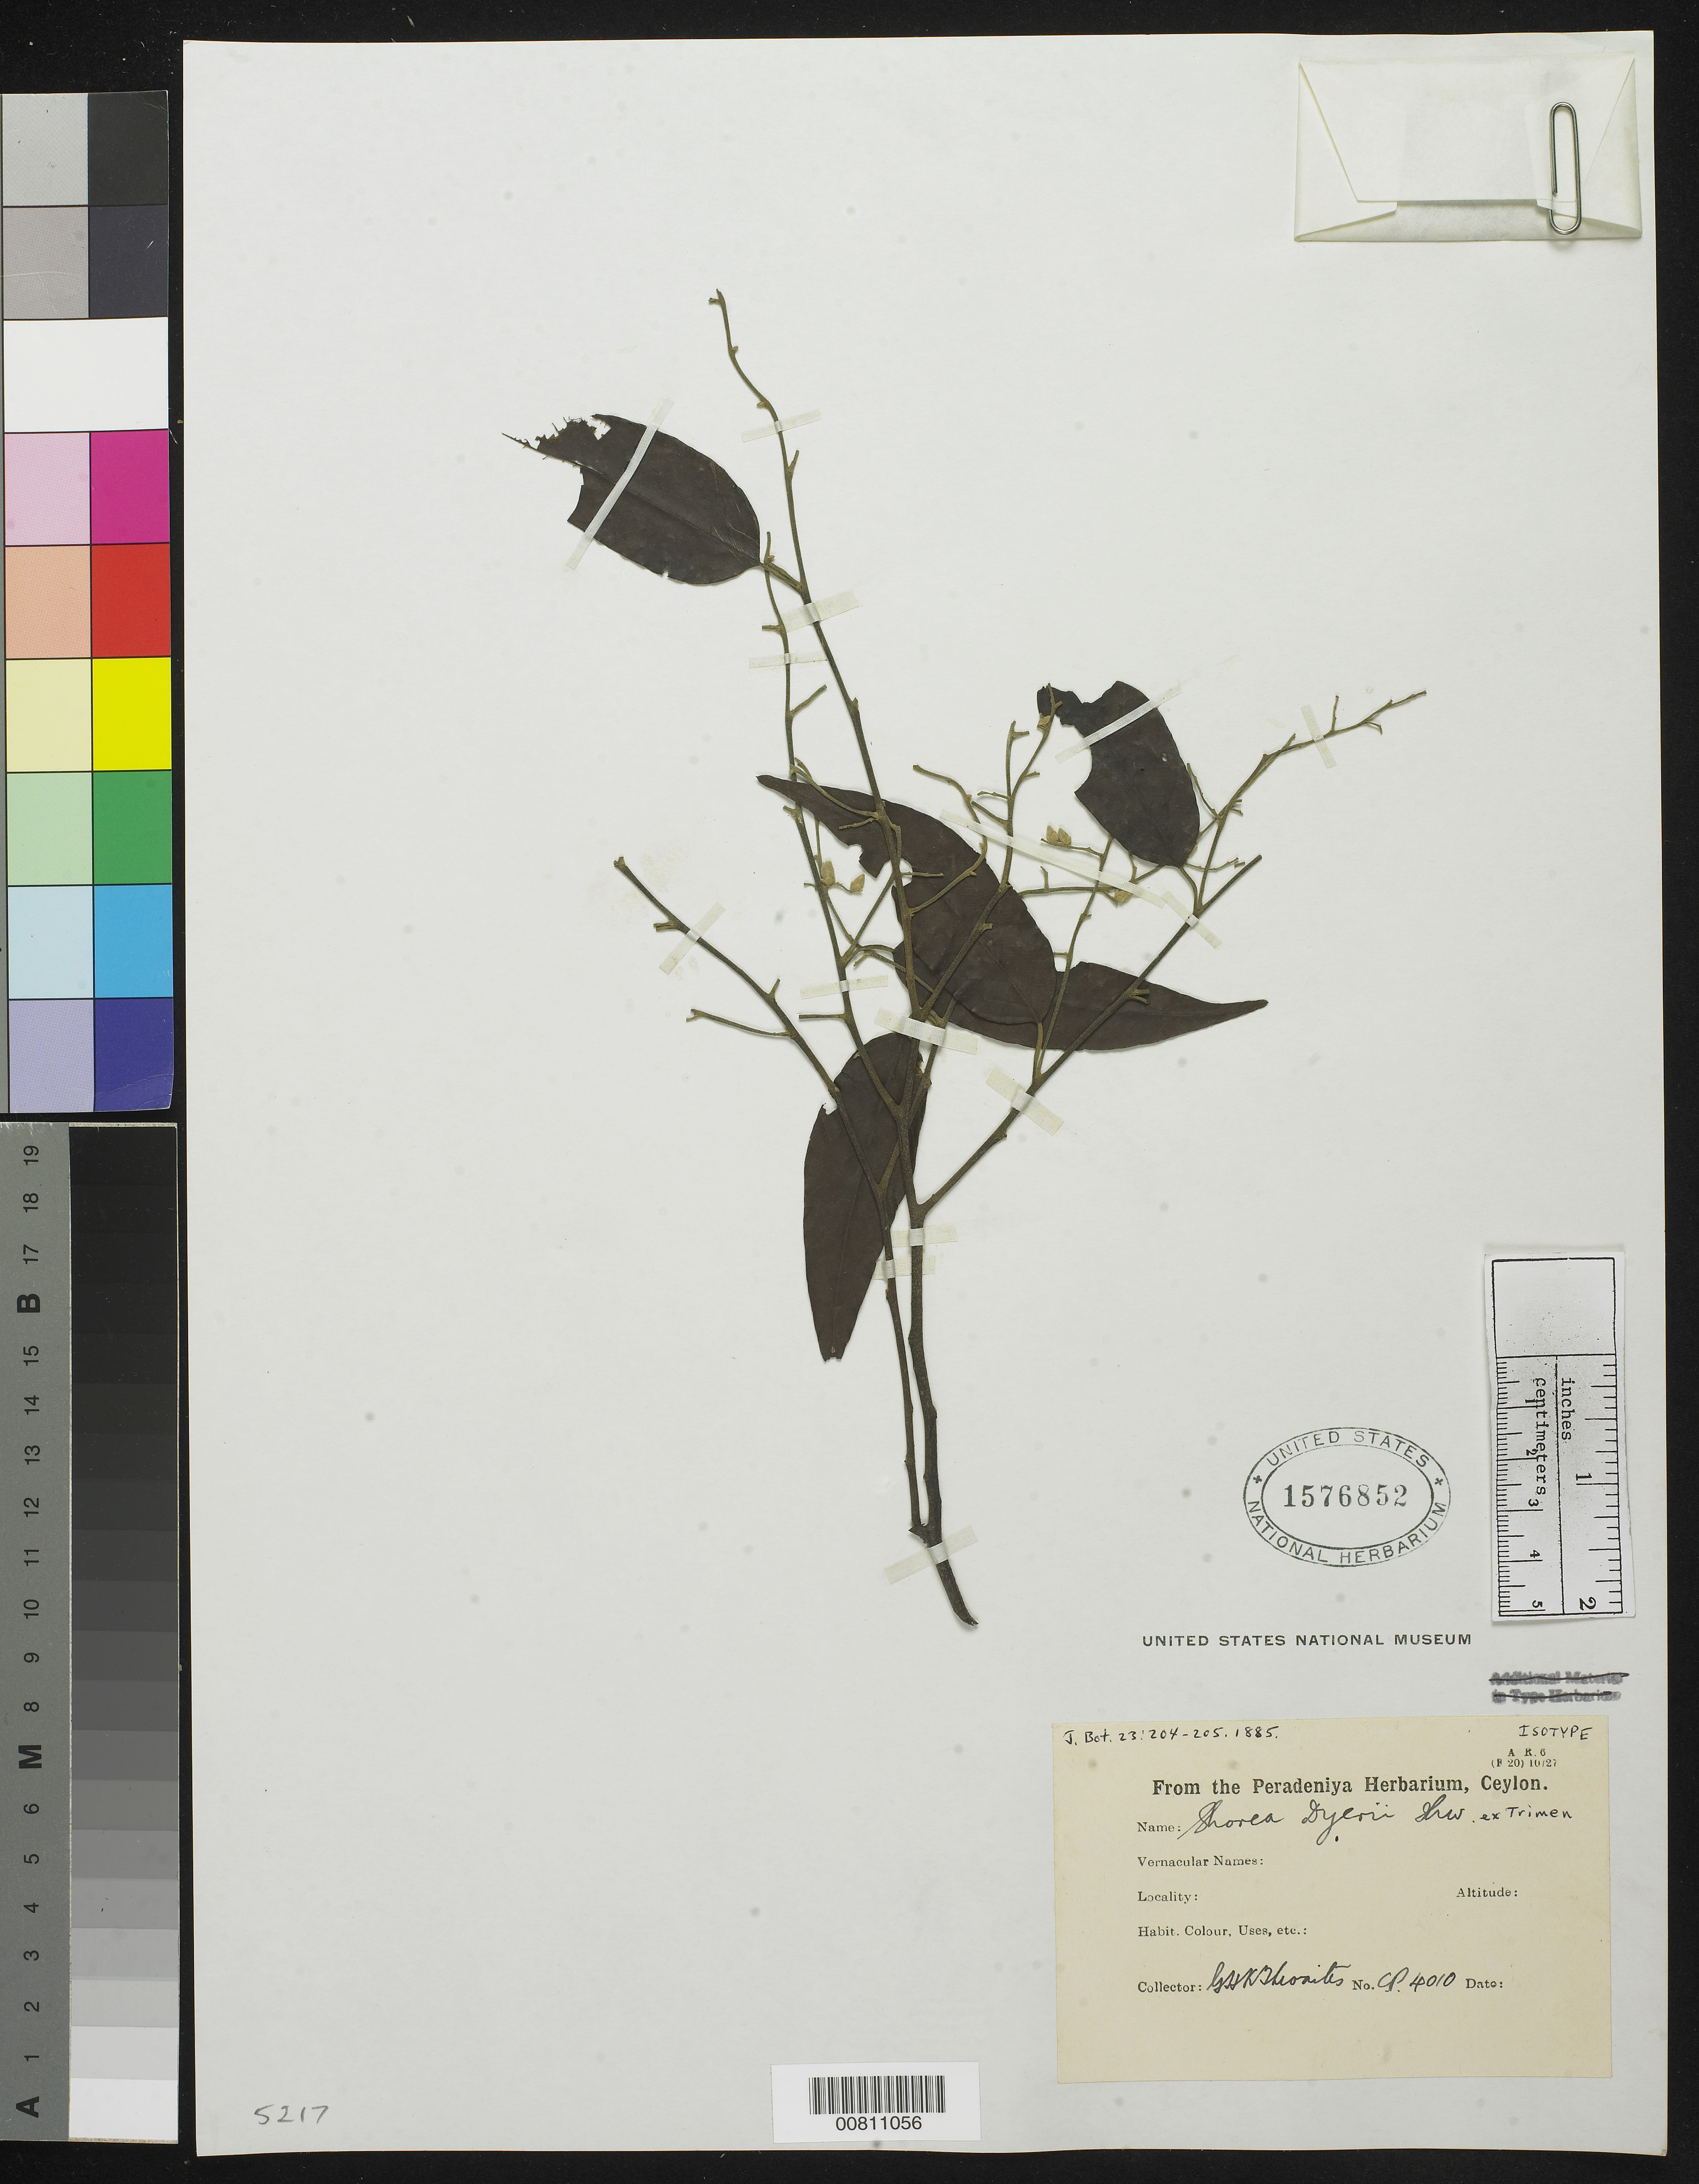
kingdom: Plantae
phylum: Tracheophyta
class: Magnoliopsida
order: Malvales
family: Dipterocarpaceae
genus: Shorea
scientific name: Shorea dyeri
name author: Thwaites ex Trimen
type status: Isotype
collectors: G. H. K. Thwaites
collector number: CP 4010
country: Sri Lanka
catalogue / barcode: US 1576852